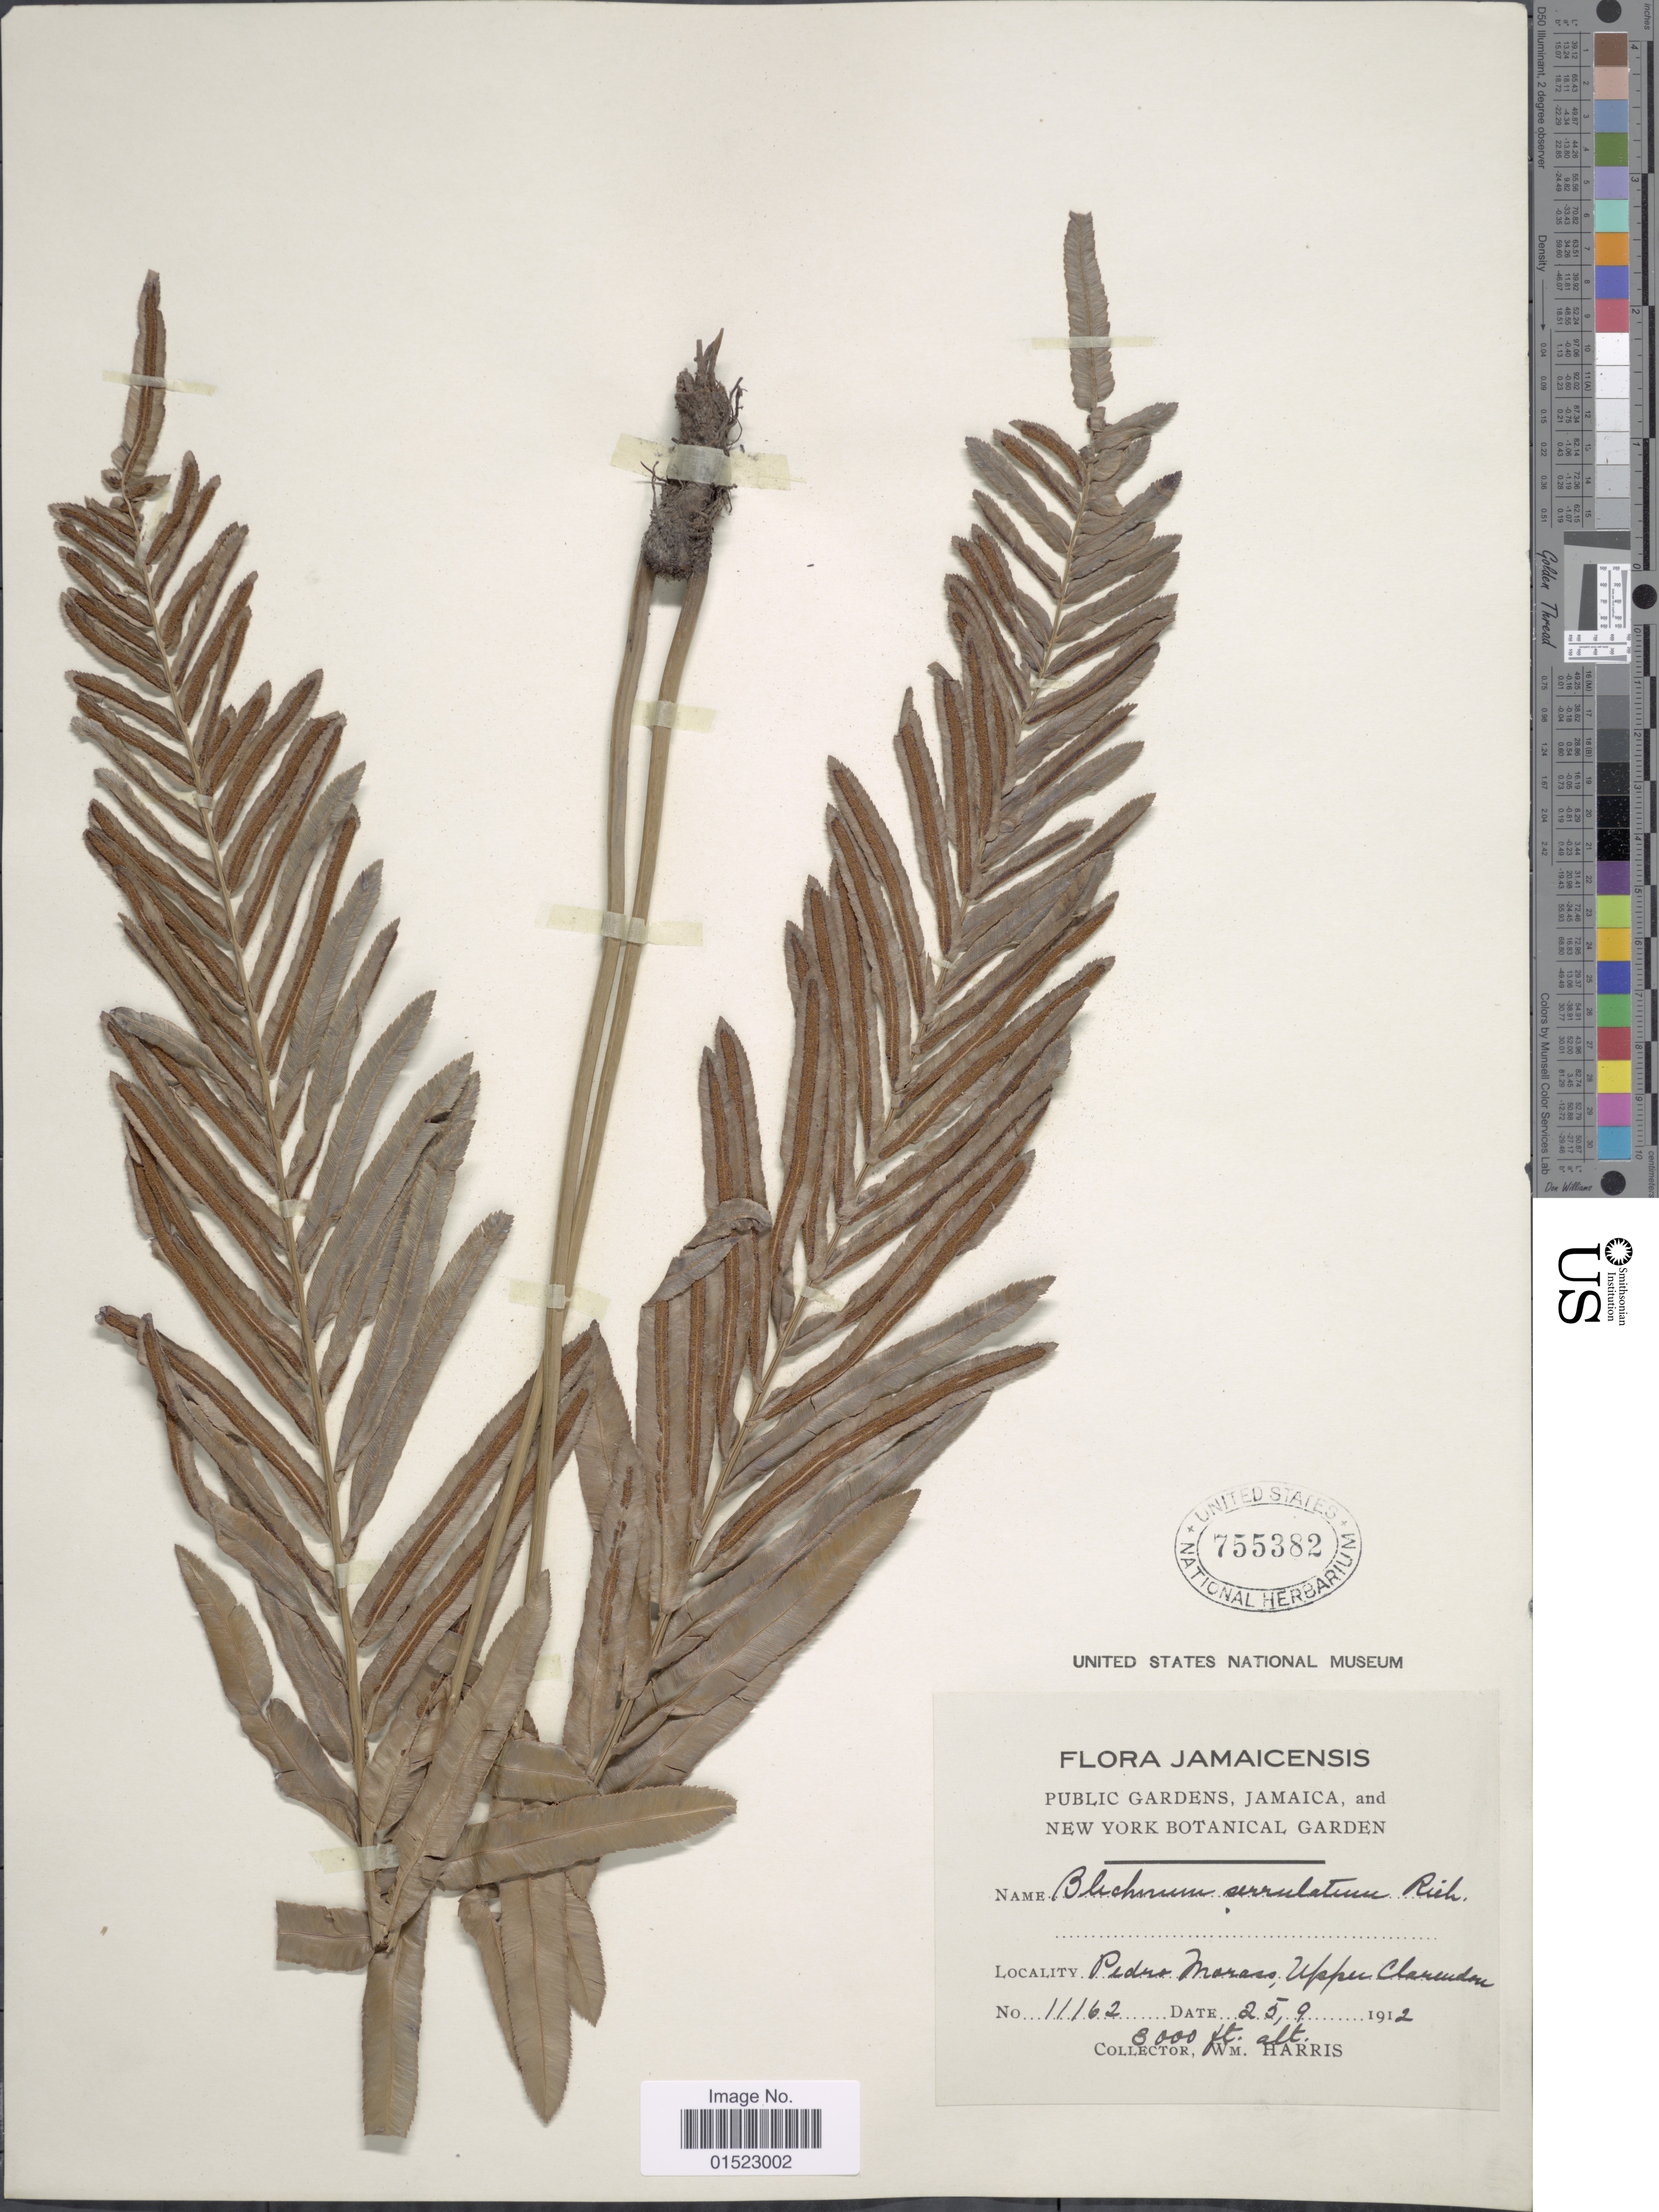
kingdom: Plantae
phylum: Tracheophyta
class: Polypodiopsida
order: Polypodiales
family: Blechnaceae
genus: Telmatoblechnum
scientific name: Telmatoblechnum serrulatum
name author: (Rich.) Perrie et al.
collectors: W. Harris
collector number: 11162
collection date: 1912-09-25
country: Jamaica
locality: Pedro Morass, Upper Clarendon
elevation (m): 914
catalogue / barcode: US 755382